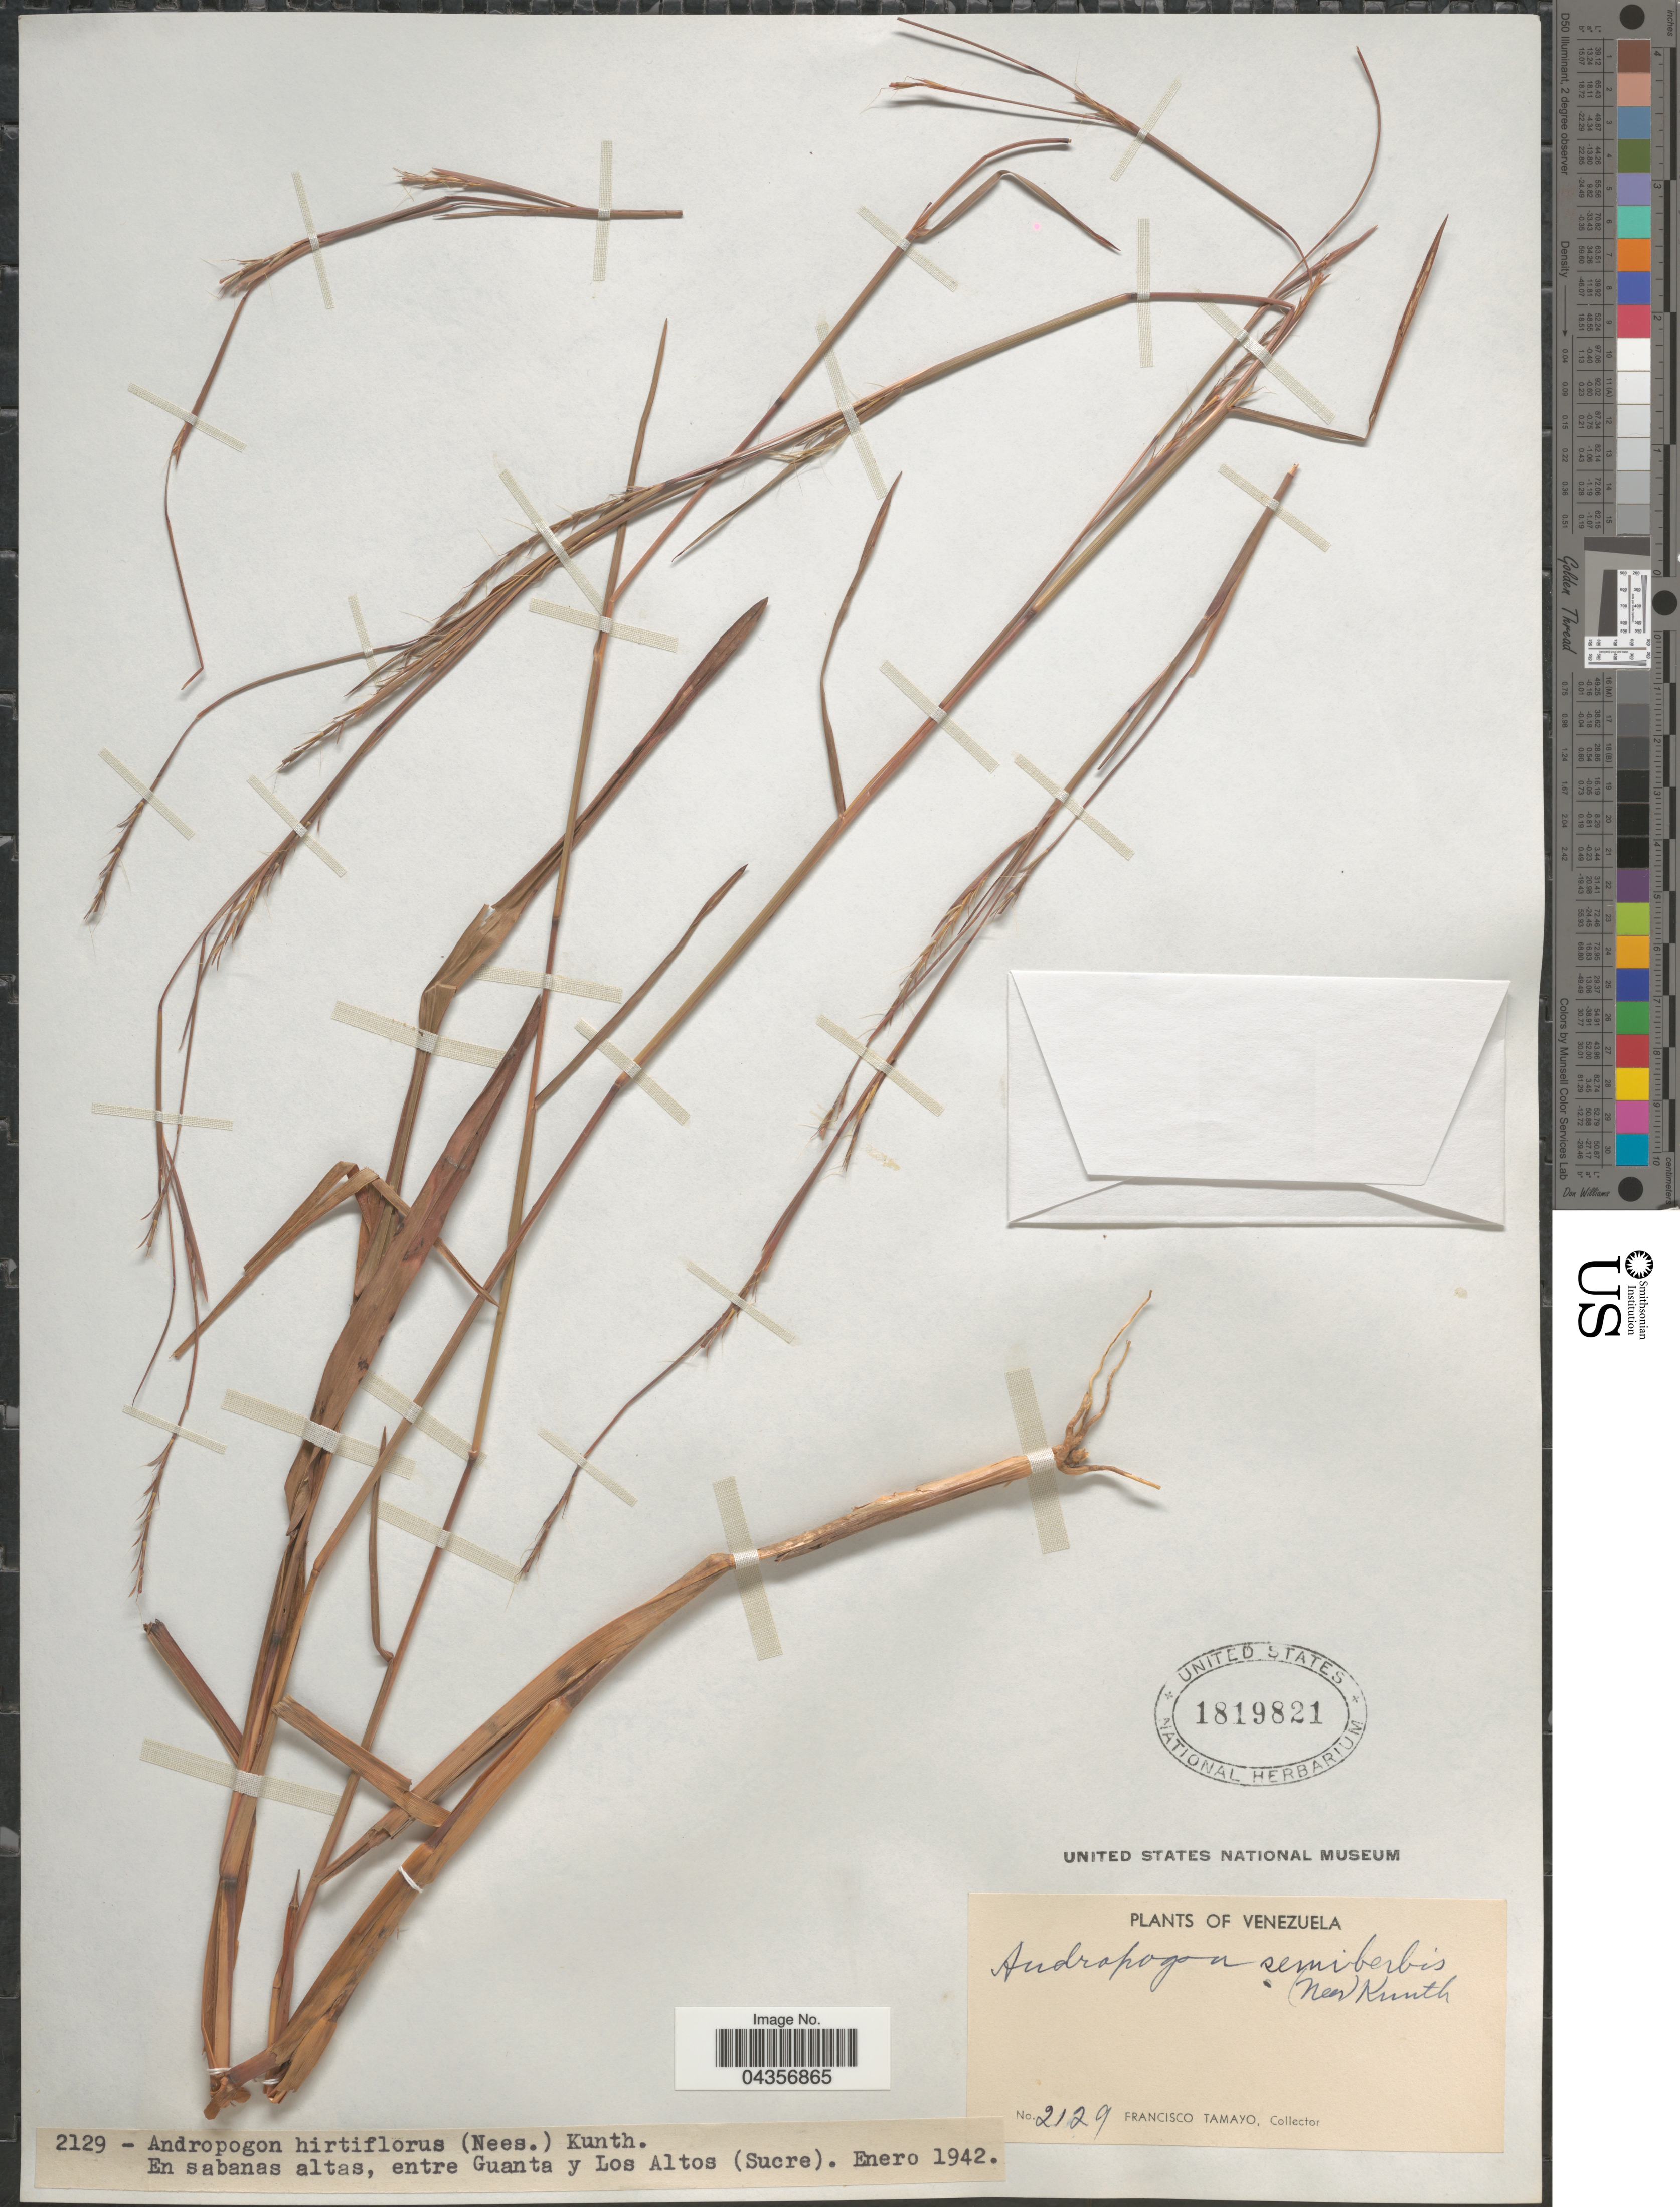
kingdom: Plantae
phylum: Tracheophyta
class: Liliopsida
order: Poales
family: Poaceae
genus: Schizachyrium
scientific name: Schizachyrium sanguineum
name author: (Retz.) Alston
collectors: F. Tamayo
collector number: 2129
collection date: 1942-01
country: Venezuela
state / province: Sucre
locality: En sabanas altas, entre Guanta y Los Altos.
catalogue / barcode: US 1819821